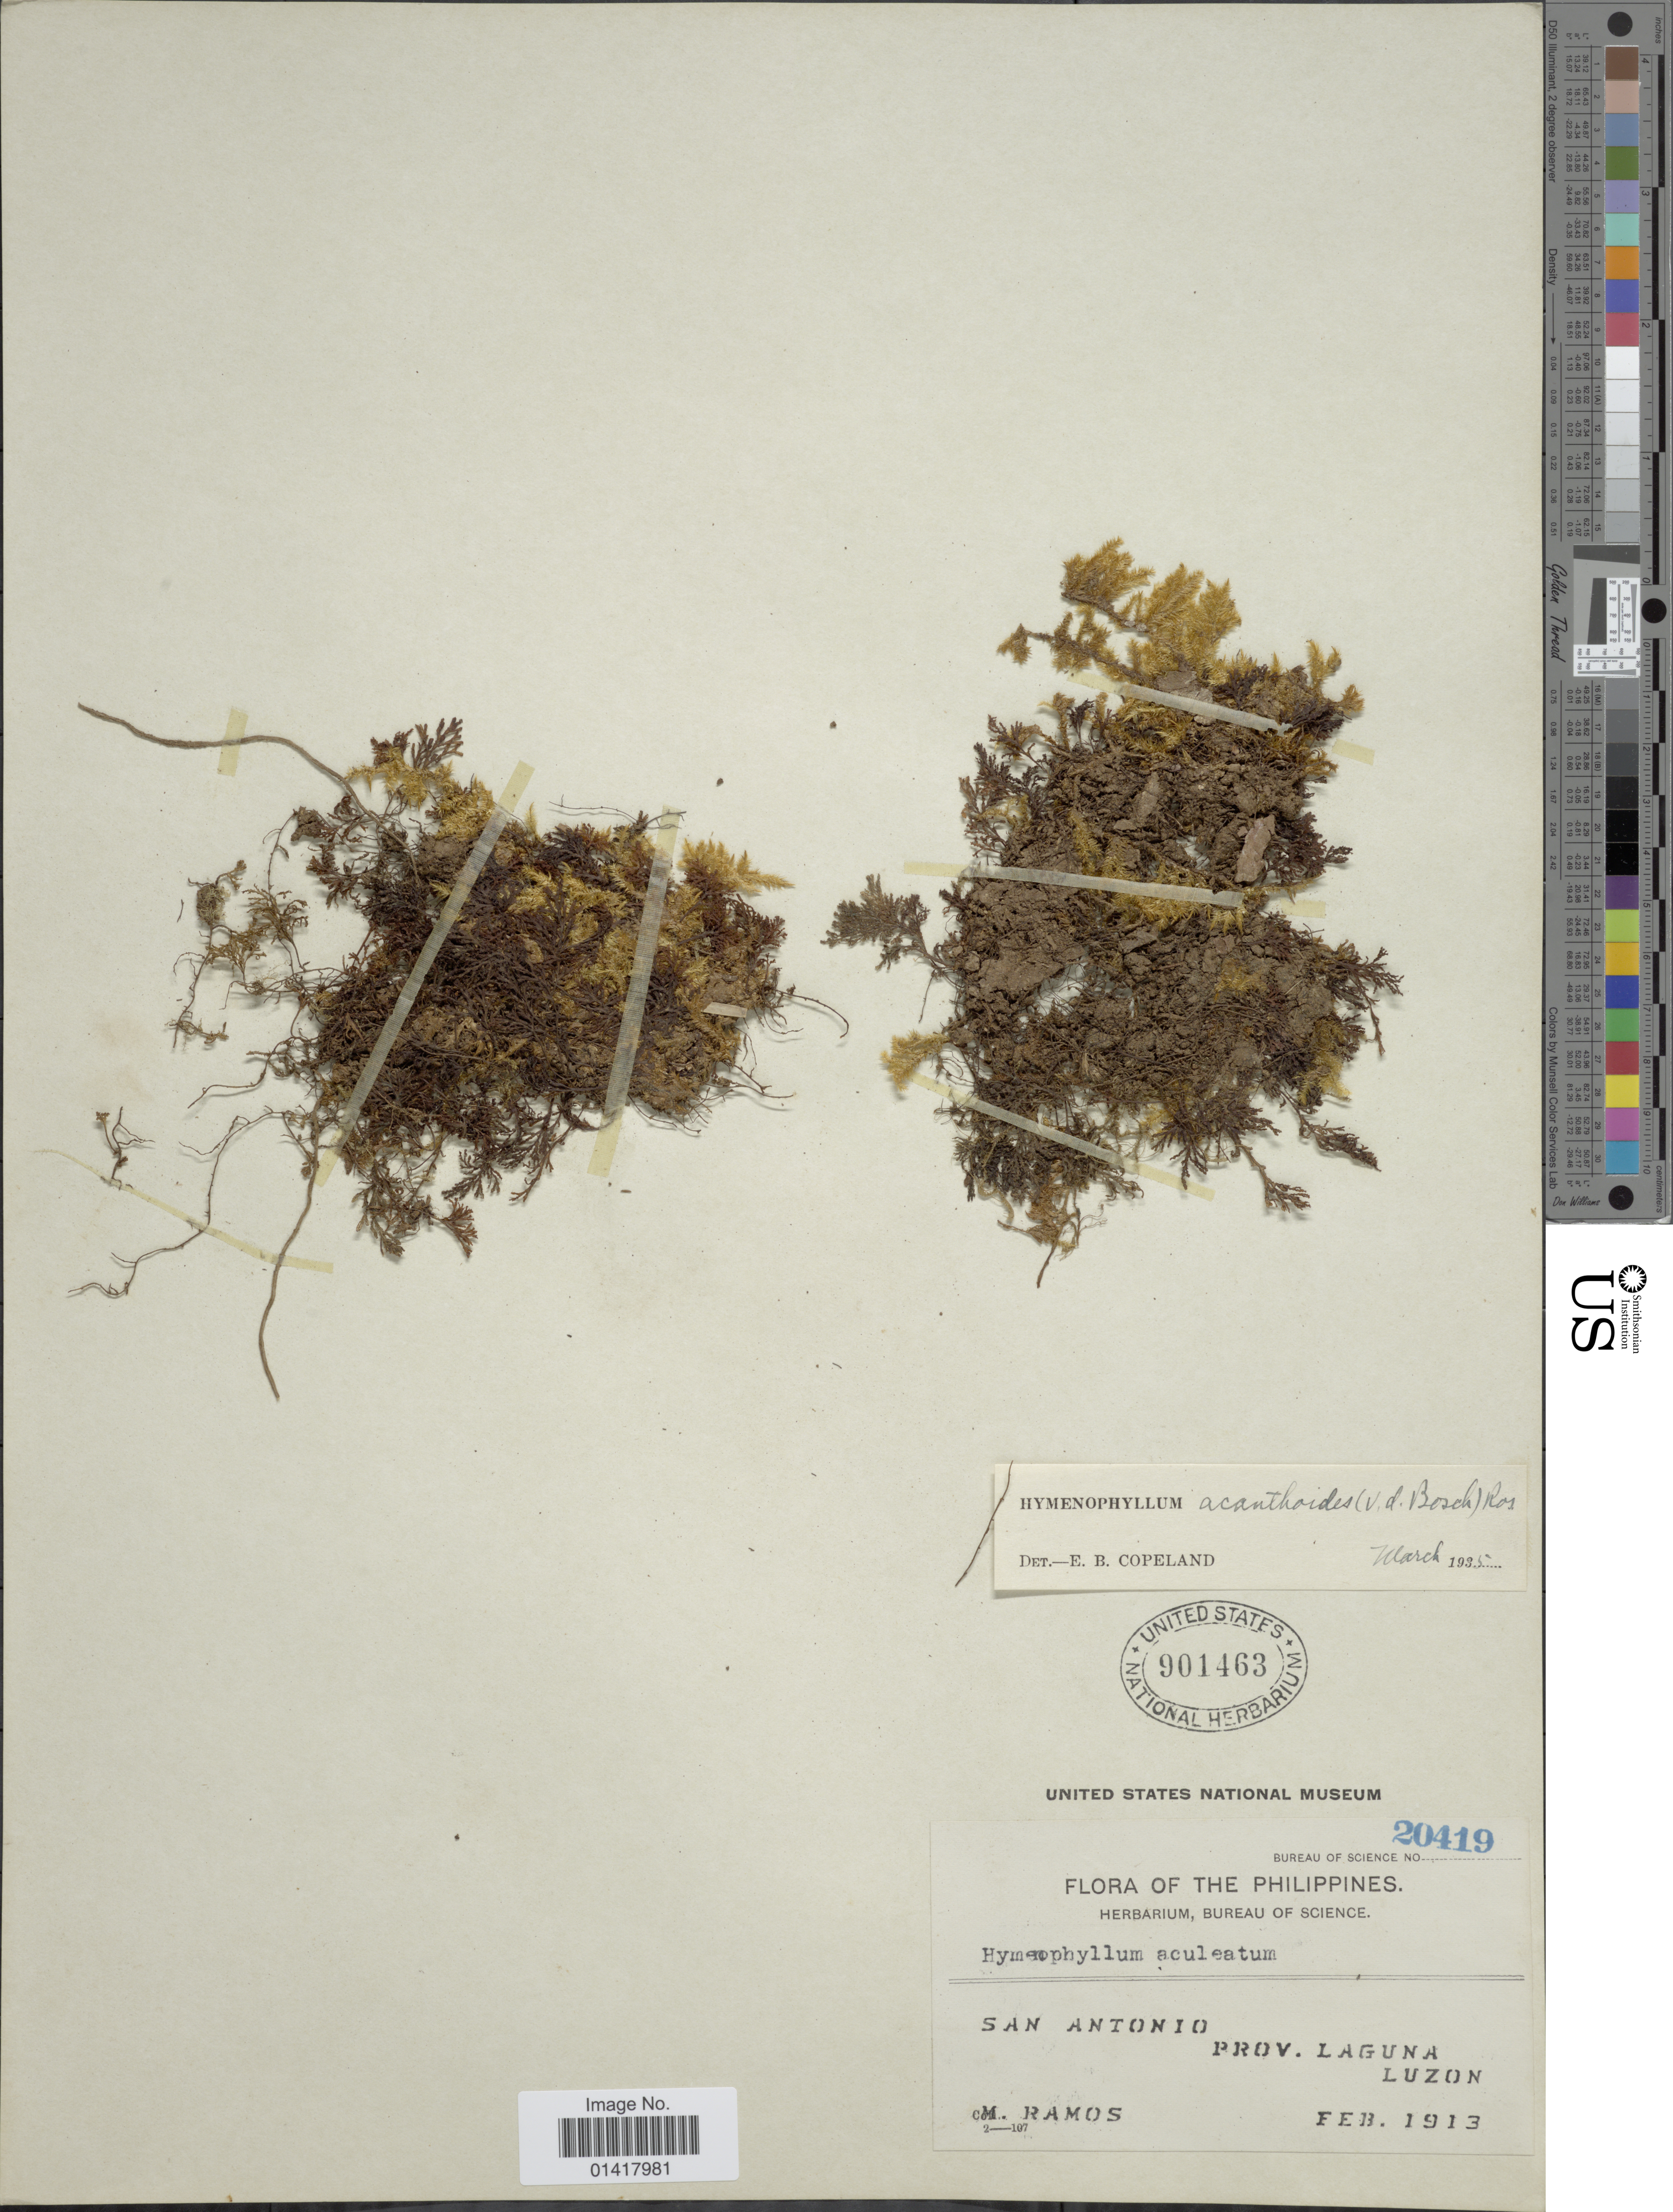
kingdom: Plantae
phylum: Tracheophyta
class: Polypodiopsida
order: Hymenophyllales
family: Hymenophyllaceae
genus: Hymenophyllum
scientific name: Hymenophyllum acanthoides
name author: (Bosch) Rosenst.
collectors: M. Ramos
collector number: Bureau of Science 20419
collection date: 1913-02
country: Philippines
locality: Luzon. San Antonio. Prov. Laguna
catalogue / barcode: US 901463